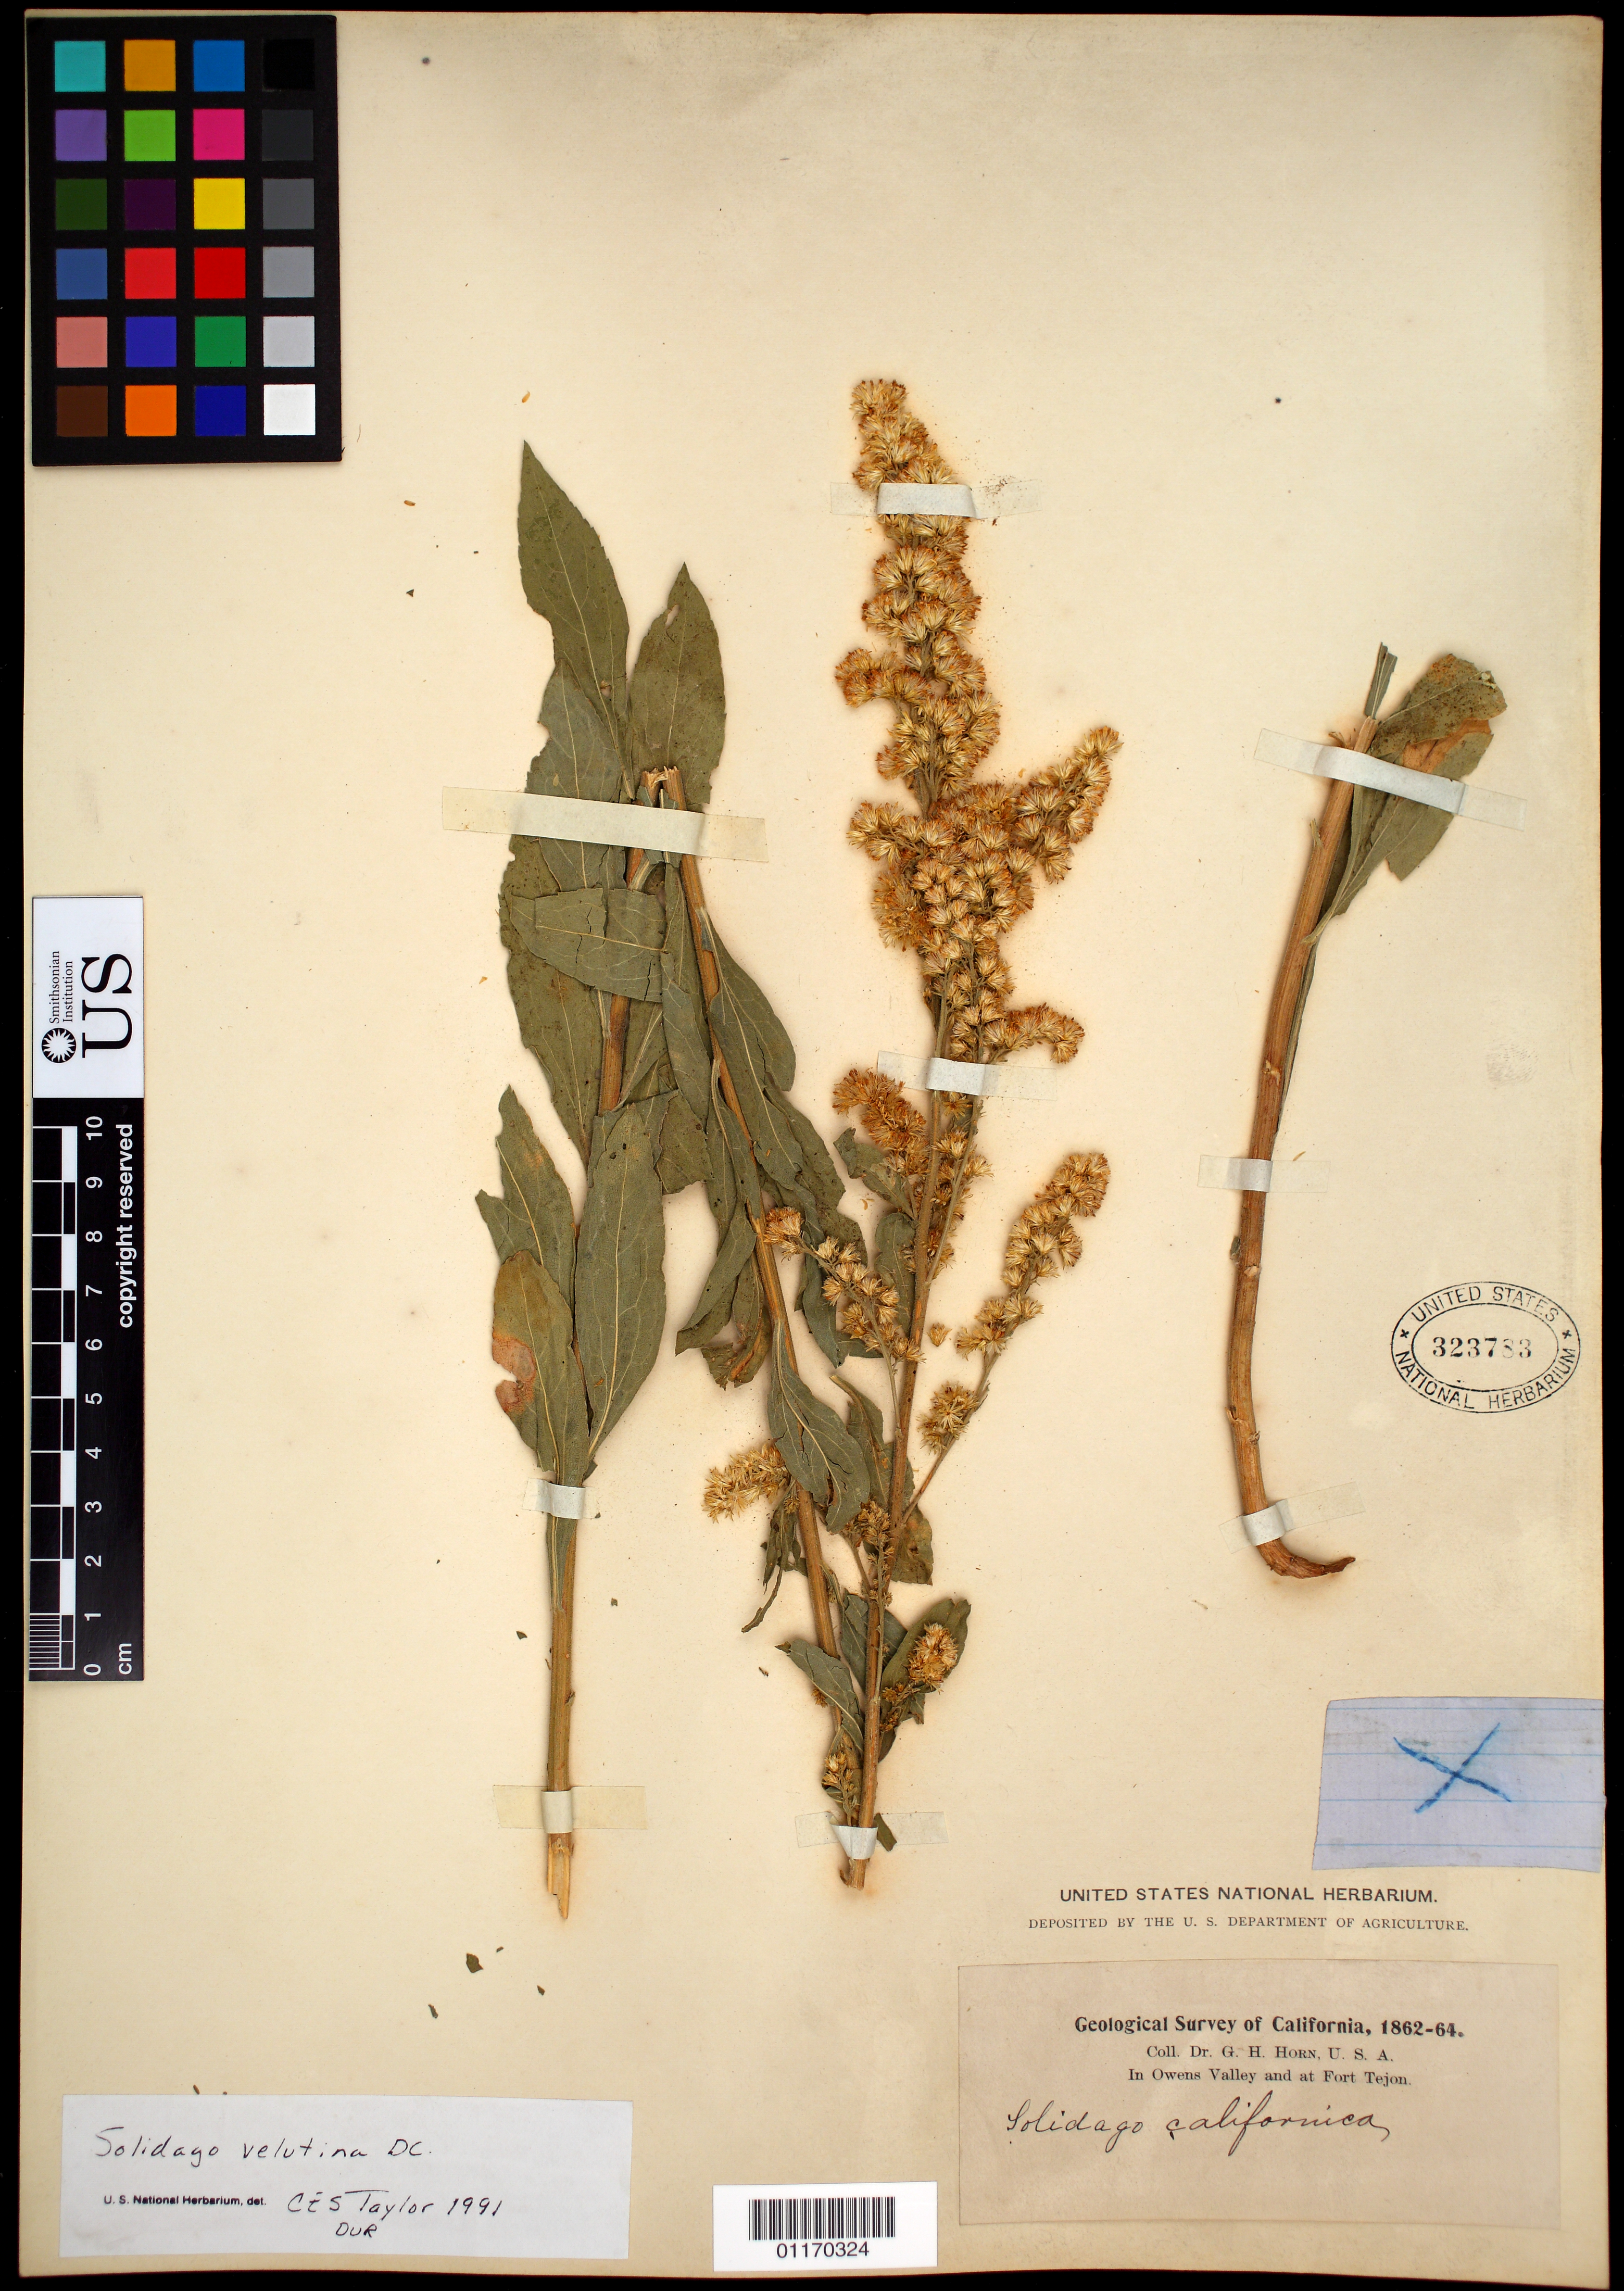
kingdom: Plantae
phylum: Tracheophyta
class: Magnoliopsida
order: Asterales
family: Asteraceae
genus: Solidago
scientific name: Solidago velutina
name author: DC.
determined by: Taylor, Constance E. S.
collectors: G. Horn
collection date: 1862/1864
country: United States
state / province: California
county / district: Kern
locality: In Owens Valley and at fort Tejon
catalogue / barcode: US 323783